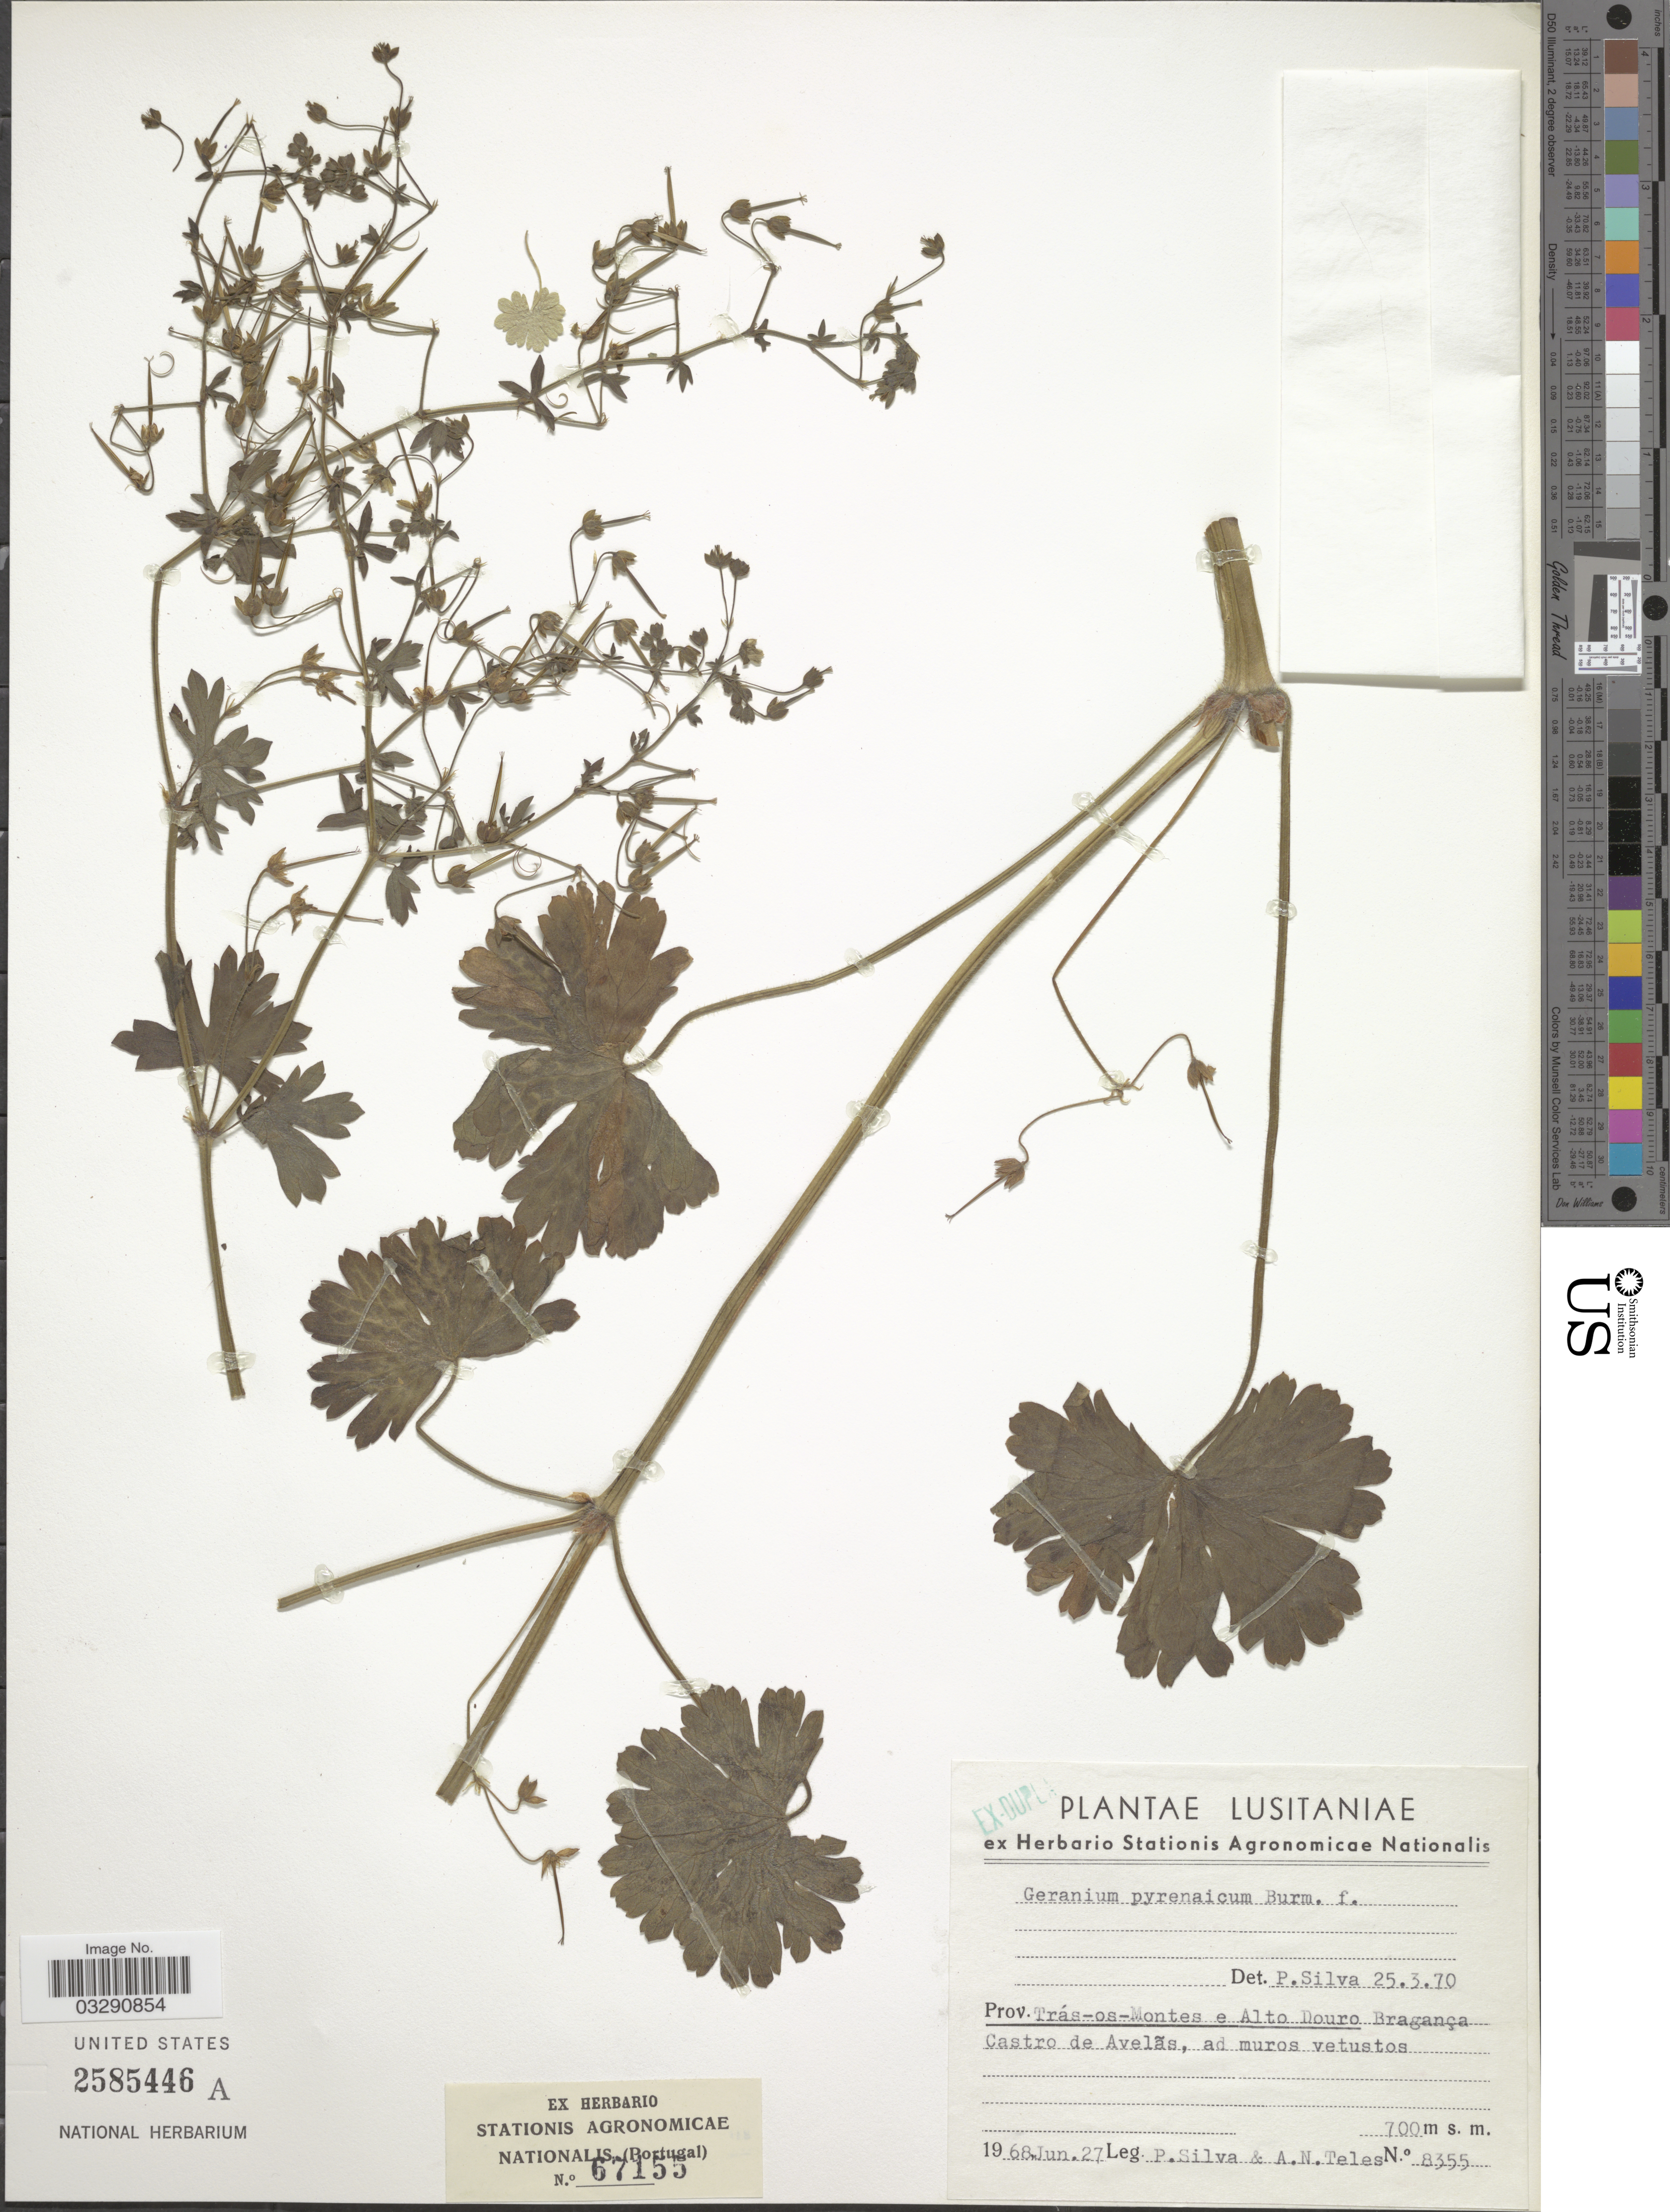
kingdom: Plantae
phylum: Tracheophyta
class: Magnoliopsida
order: Geraniales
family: Geraniaceae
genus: Geranium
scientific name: Geranium pyrenaicum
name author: Burm. f.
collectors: P. Silva & A. Teles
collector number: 8355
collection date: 1968-06-27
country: Portugal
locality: Lusitaniae, Prov. Trás-os-Montes e Alto Douro Bragança, Castra de Avelãs.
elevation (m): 700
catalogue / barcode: US 2585446A